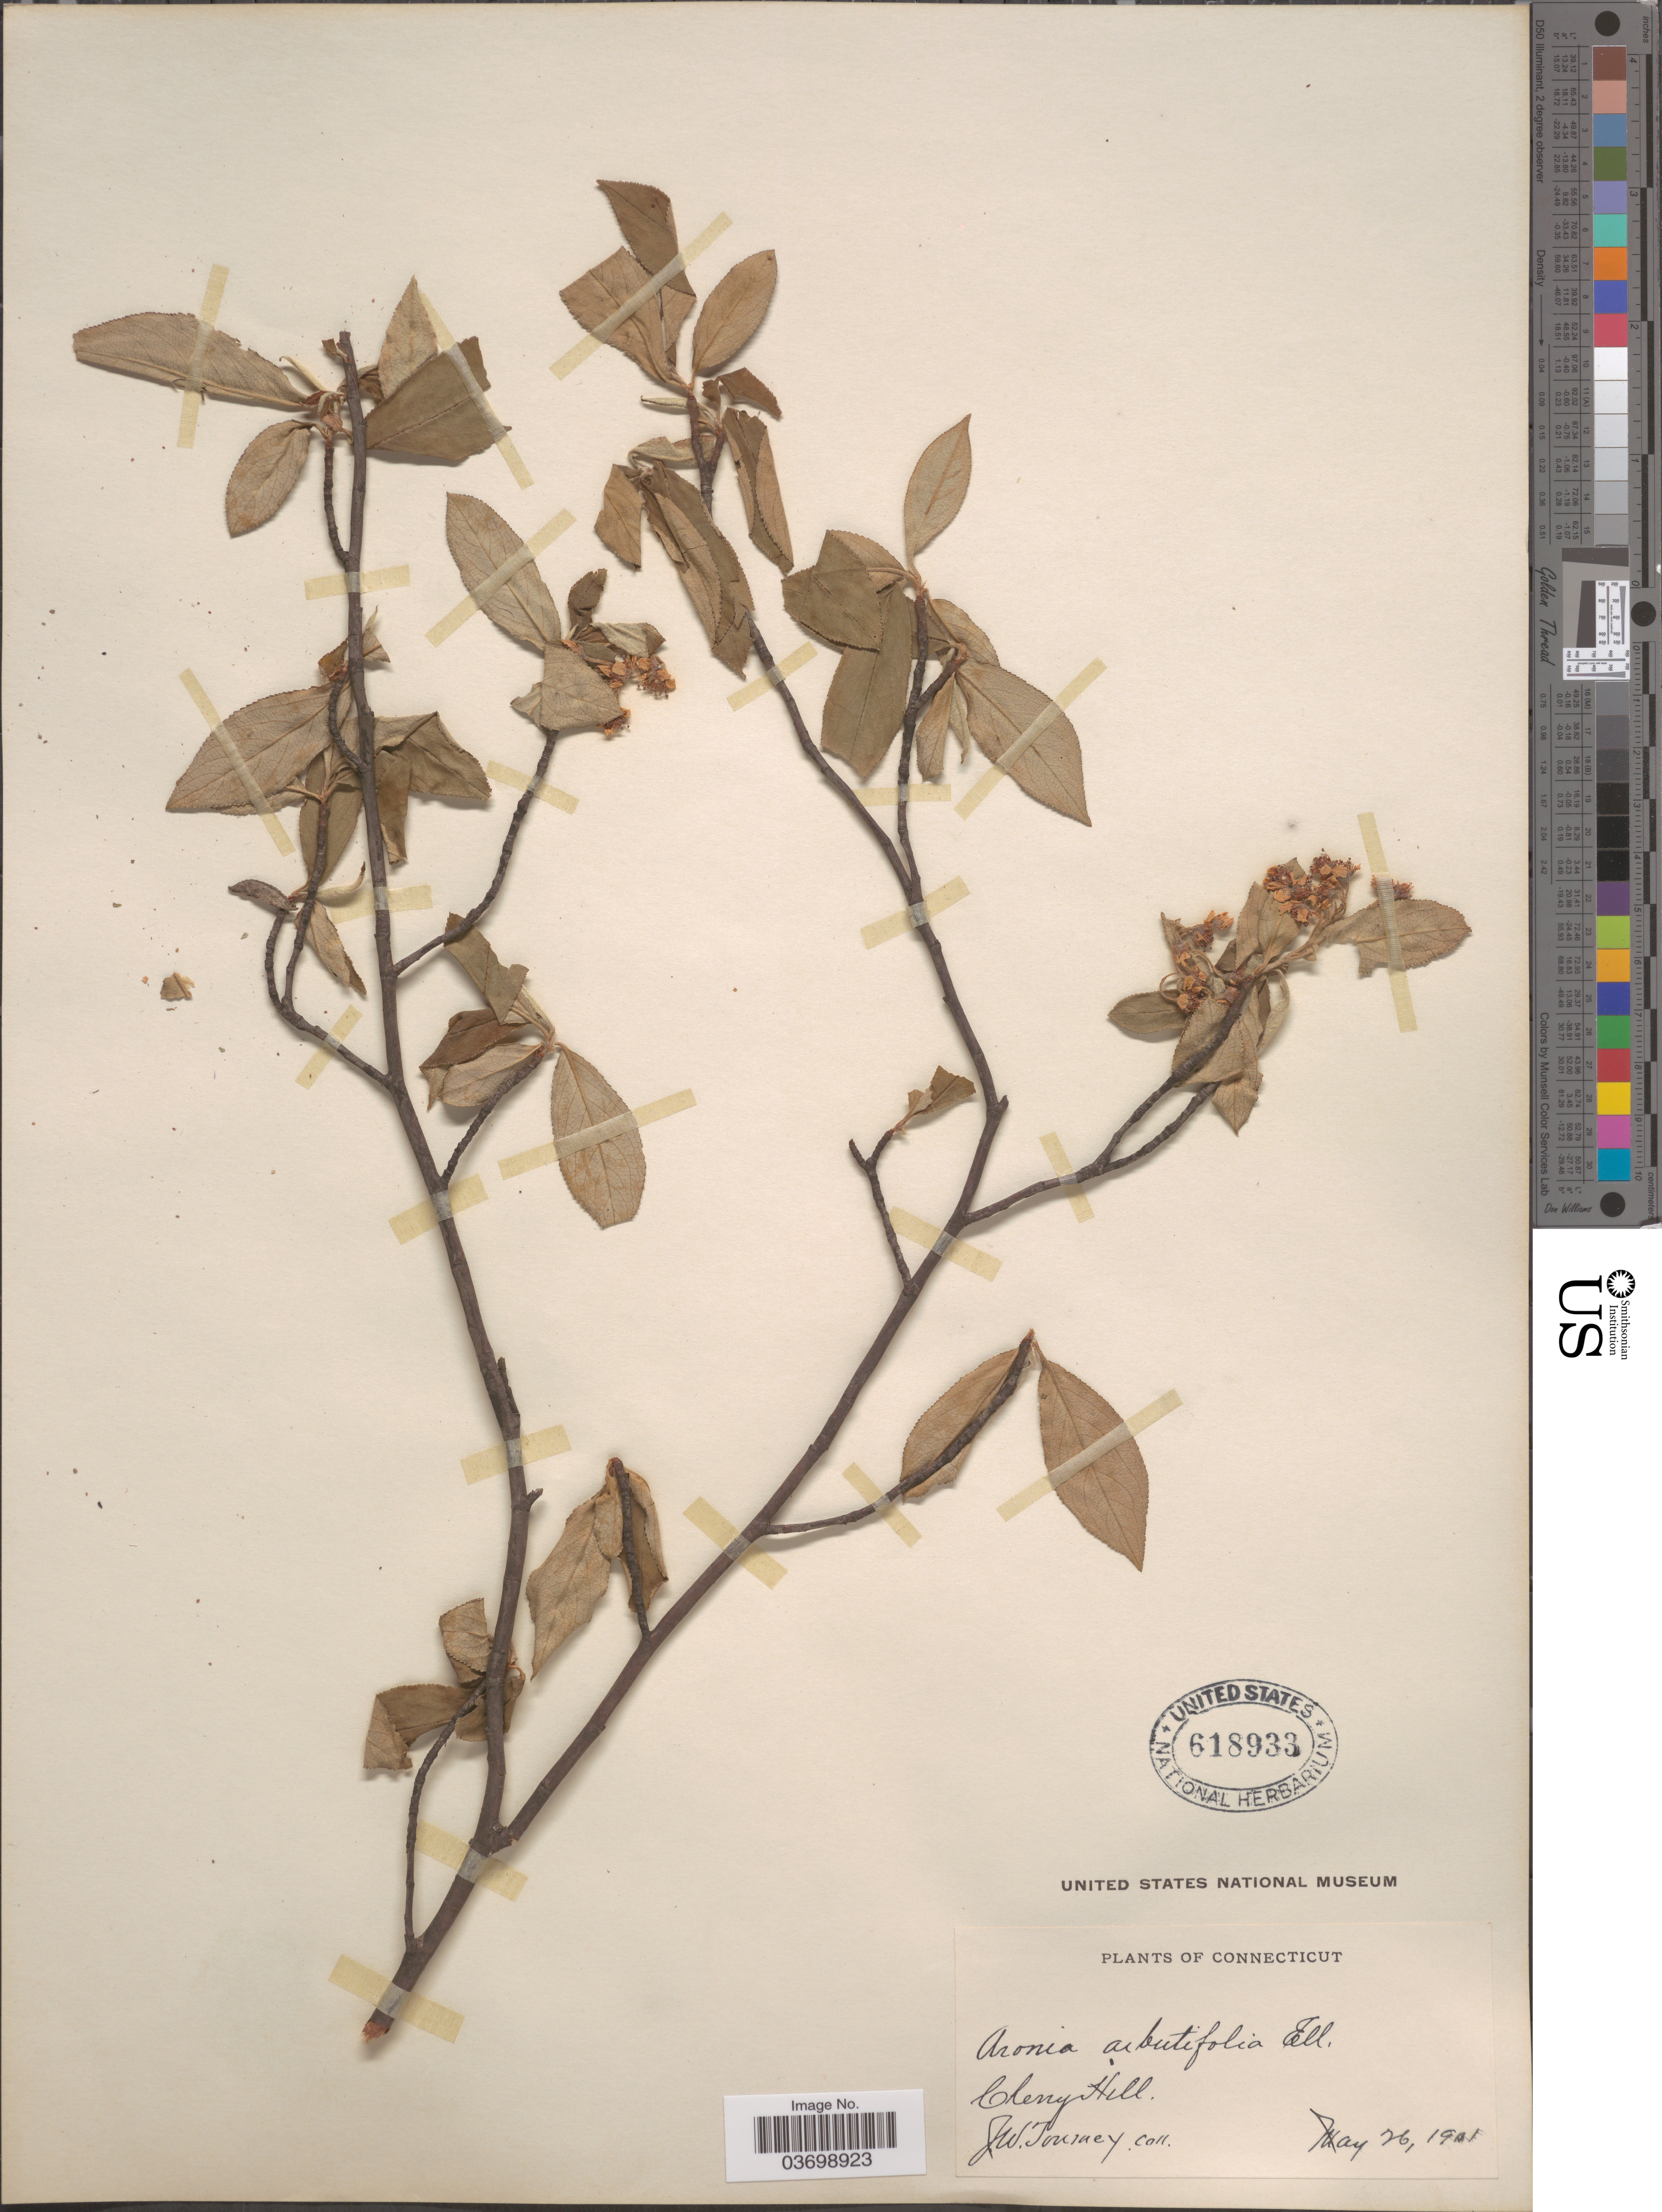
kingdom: Plantae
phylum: Tracheophyta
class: Magnoliopsida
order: Rosales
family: Rosaceae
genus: Aronia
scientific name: Aronia x prunifolia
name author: (Marshall) Rehder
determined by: Strong, M. T., (US), Smithsonian Institution - National Museum of Natural History (UNITED STATES)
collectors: J. W. Toumey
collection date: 1901-05-26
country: United States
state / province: Connecticut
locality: Cherry Hill.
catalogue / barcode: US 618933